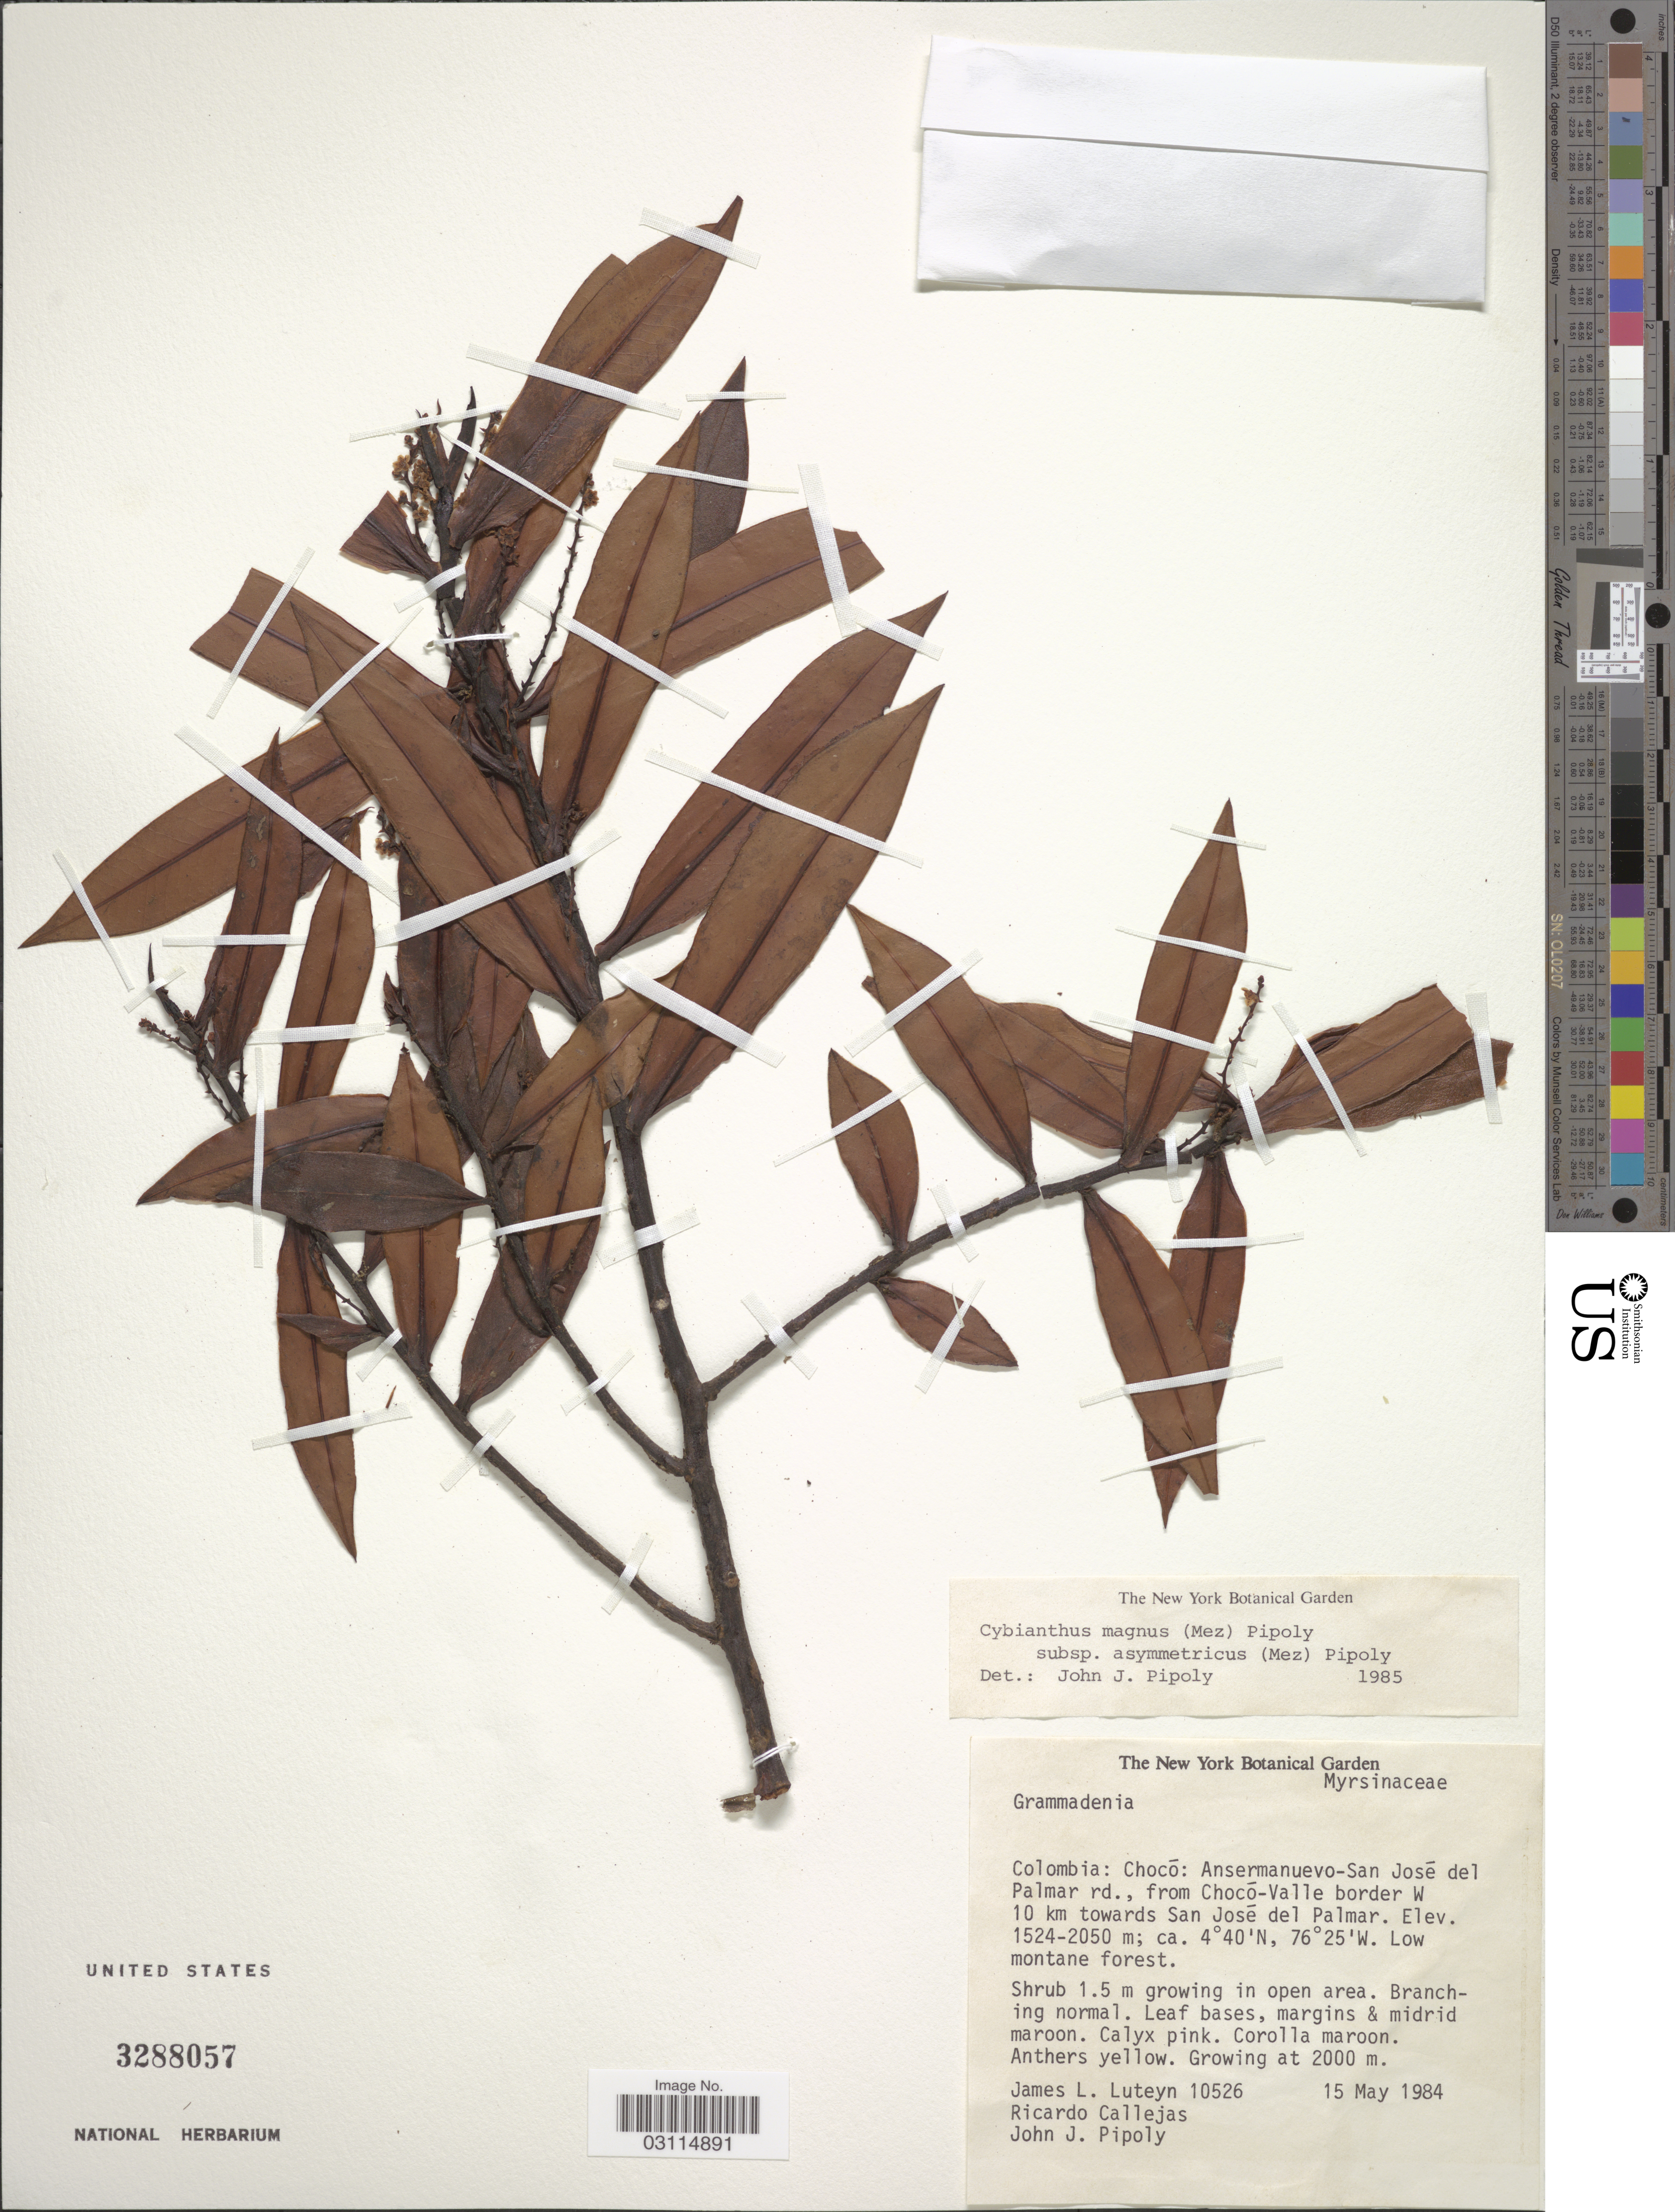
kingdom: Plantae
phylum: Tracheophyta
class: Magnoliopsida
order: Ericales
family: Primulaceae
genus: Cybianthus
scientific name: Cybianthus magnus subsp. asymmetricus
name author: (Mez) Pipoly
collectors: J. Luteyn, R. Callejas & J. J. Pipoly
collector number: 10526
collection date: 1984-05-15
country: Colombia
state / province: Chocó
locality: Ansermanuevo-San José del Palmar rd., from Chocó-Valle border W 10 km towards San José del Palmar.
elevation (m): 2000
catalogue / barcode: US 3288057